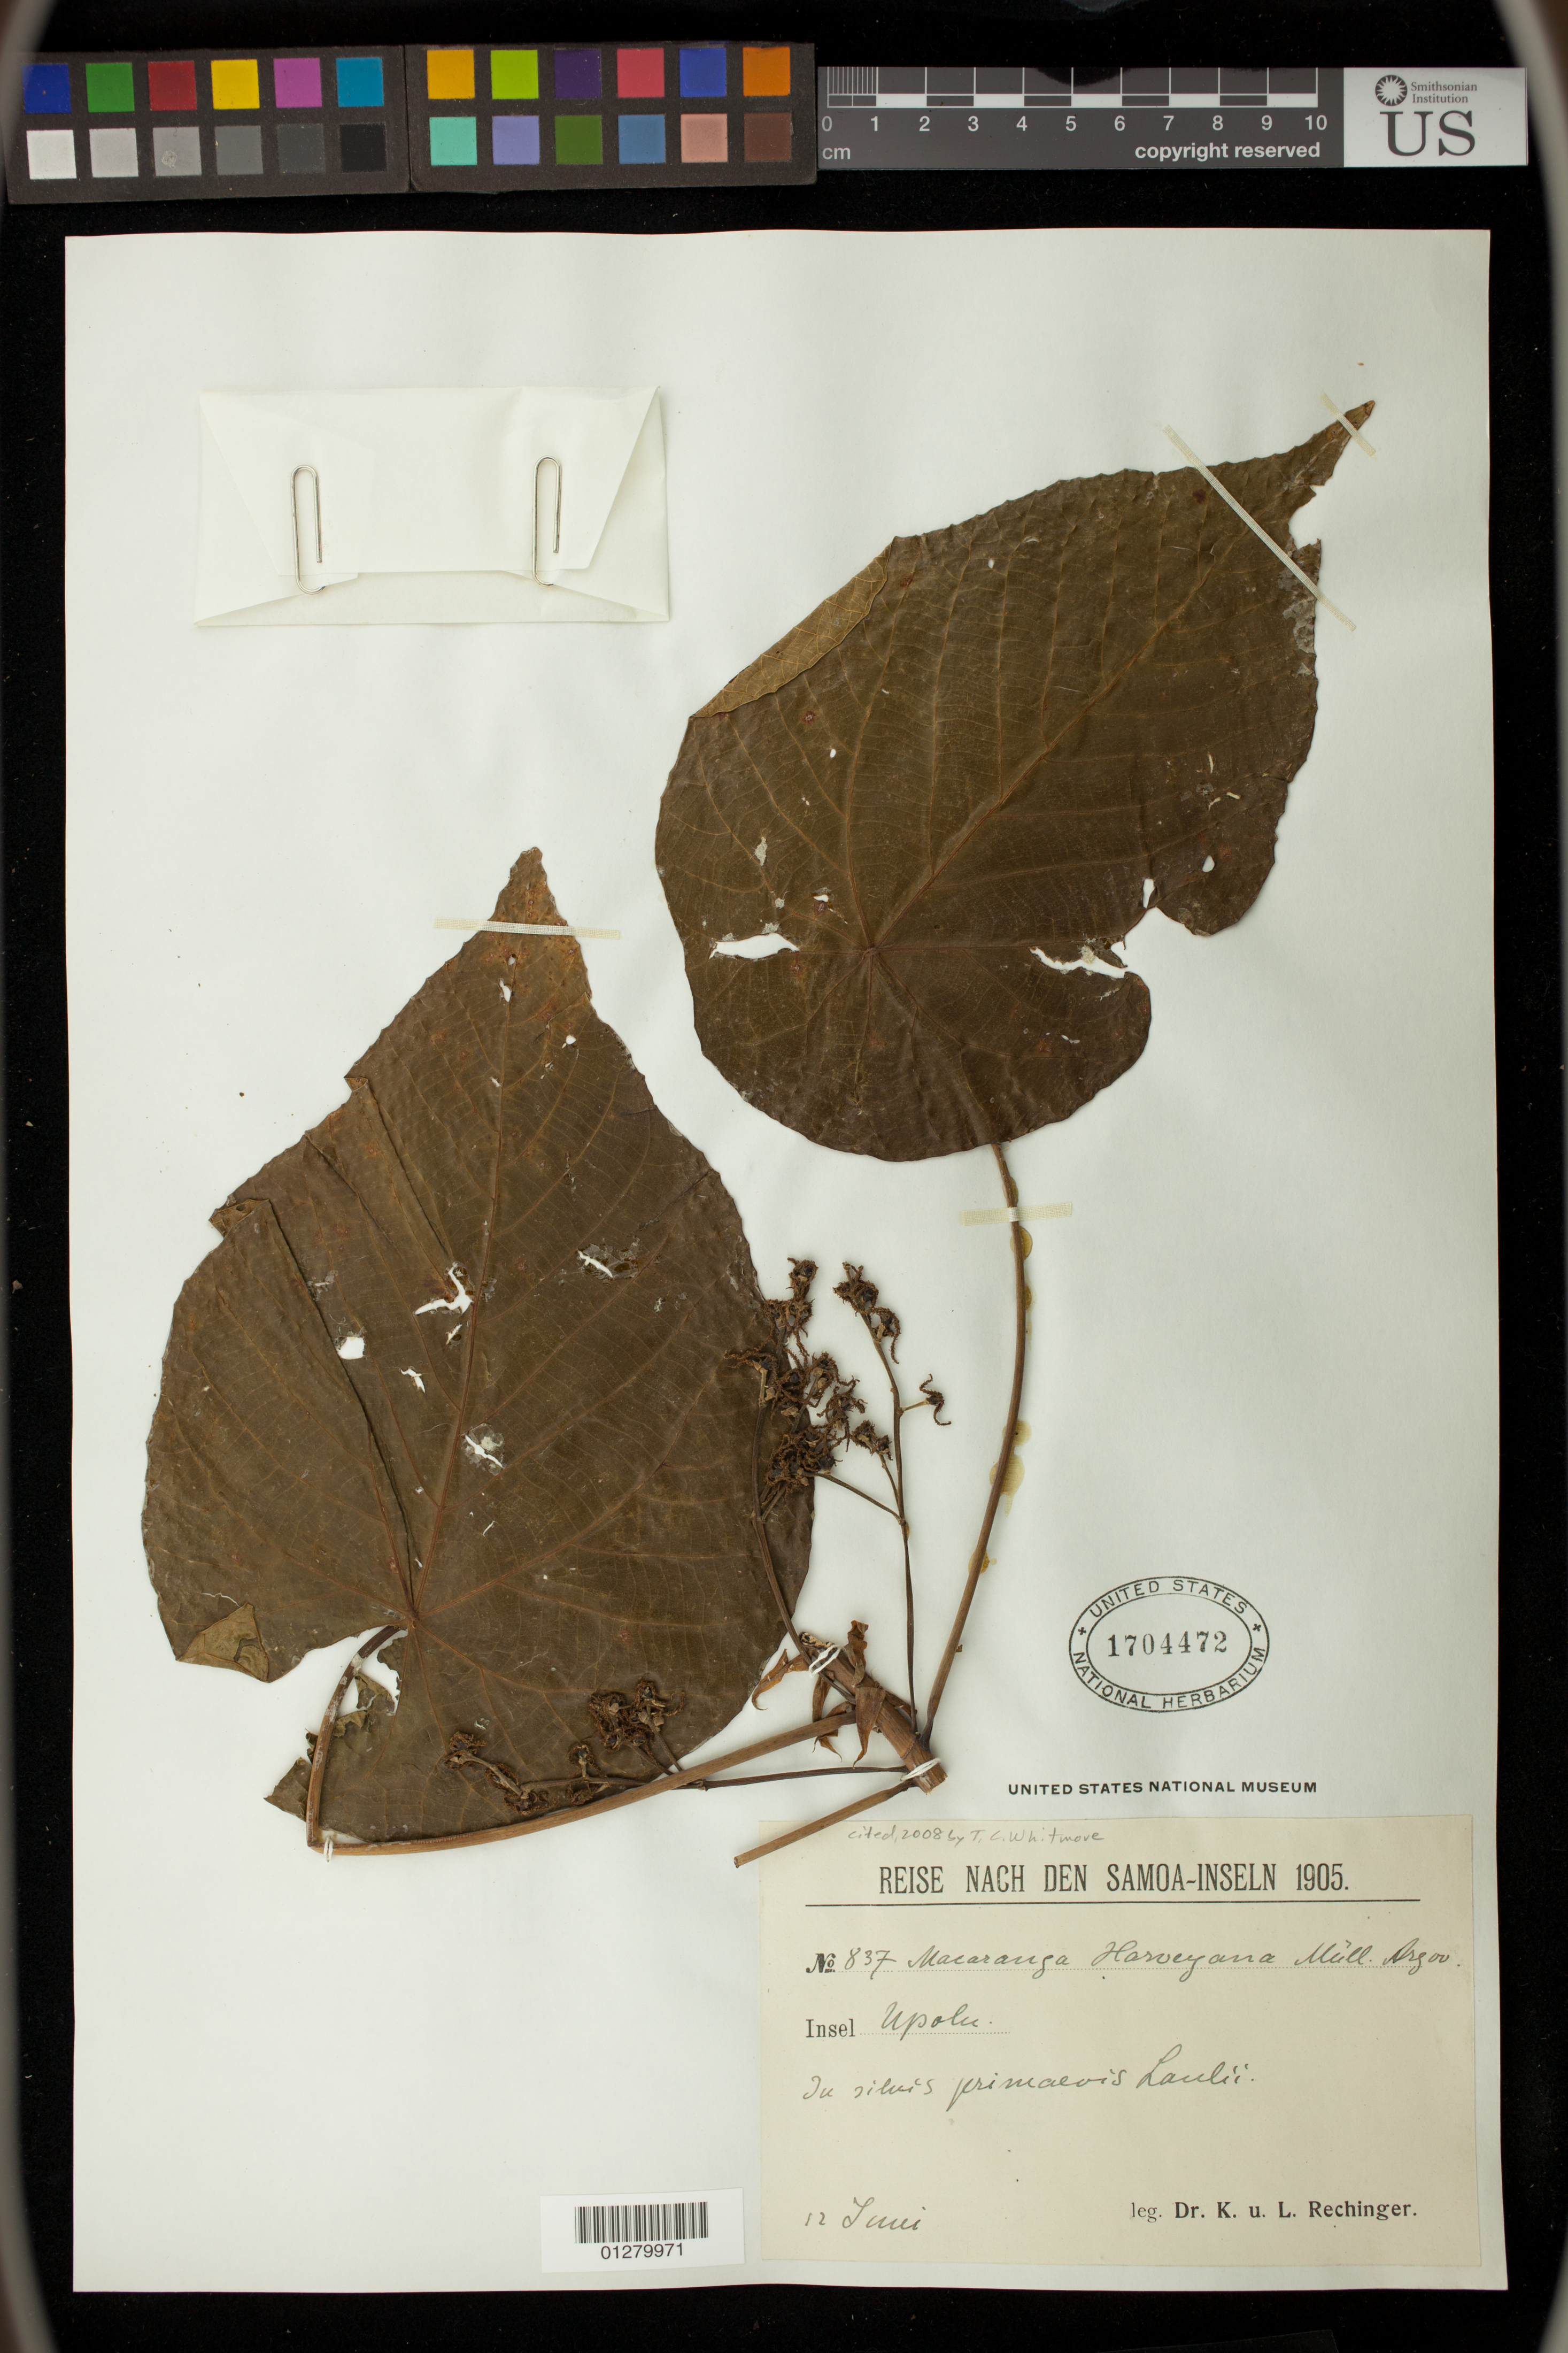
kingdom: Plantae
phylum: Tracheophyta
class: Magnoliopsida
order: Malpighiales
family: Euphorbiaceae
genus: Macaranga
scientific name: Macaranga harveyana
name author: Müll. Arg.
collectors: K. Rechinger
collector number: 837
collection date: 1905-06-12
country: Samoa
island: Upolu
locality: Insel Upolu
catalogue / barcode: US 1704472